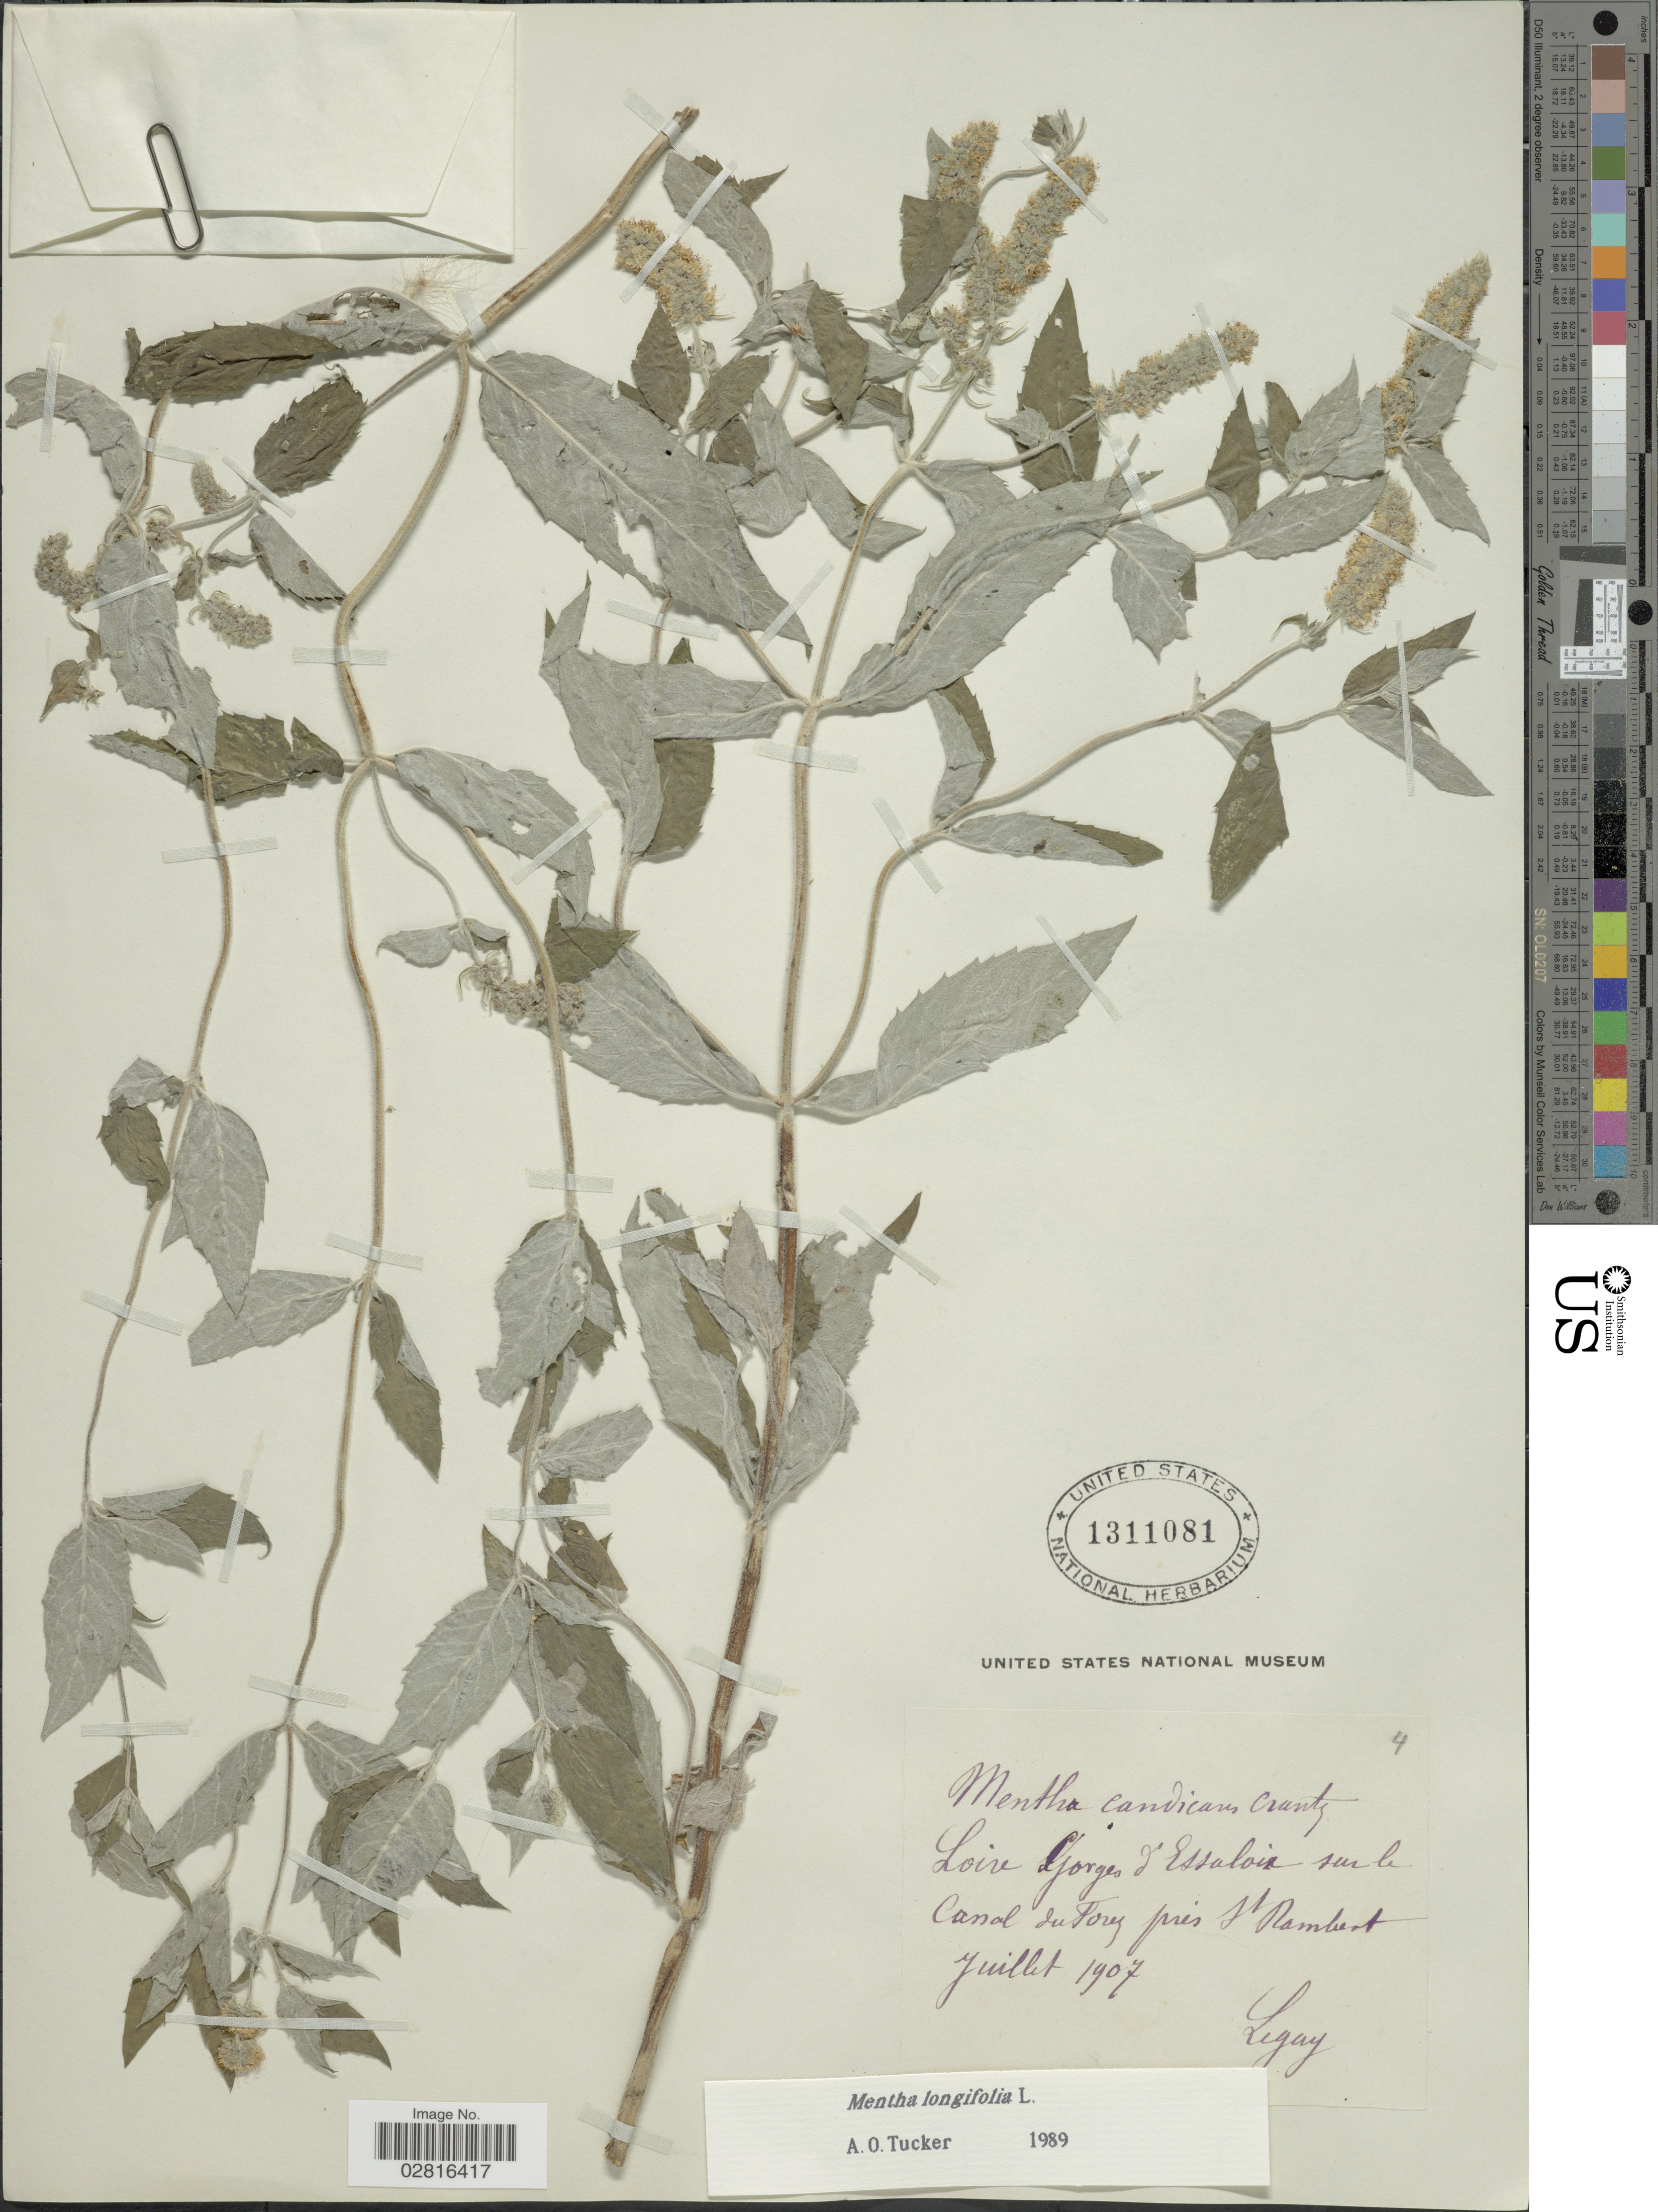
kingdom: Plantae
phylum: Tracheophyta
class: Magnoliopsida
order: Lamiales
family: Lamiaceae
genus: Mentha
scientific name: Mentha longifolia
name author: (L.) L.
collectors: Legay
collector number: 4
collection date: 1907-07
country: France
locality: Loire Gorges d'Essaloie [interpreted] sur le Canal du Tory près St Rambert [interpreted]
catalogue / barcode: US 1311081